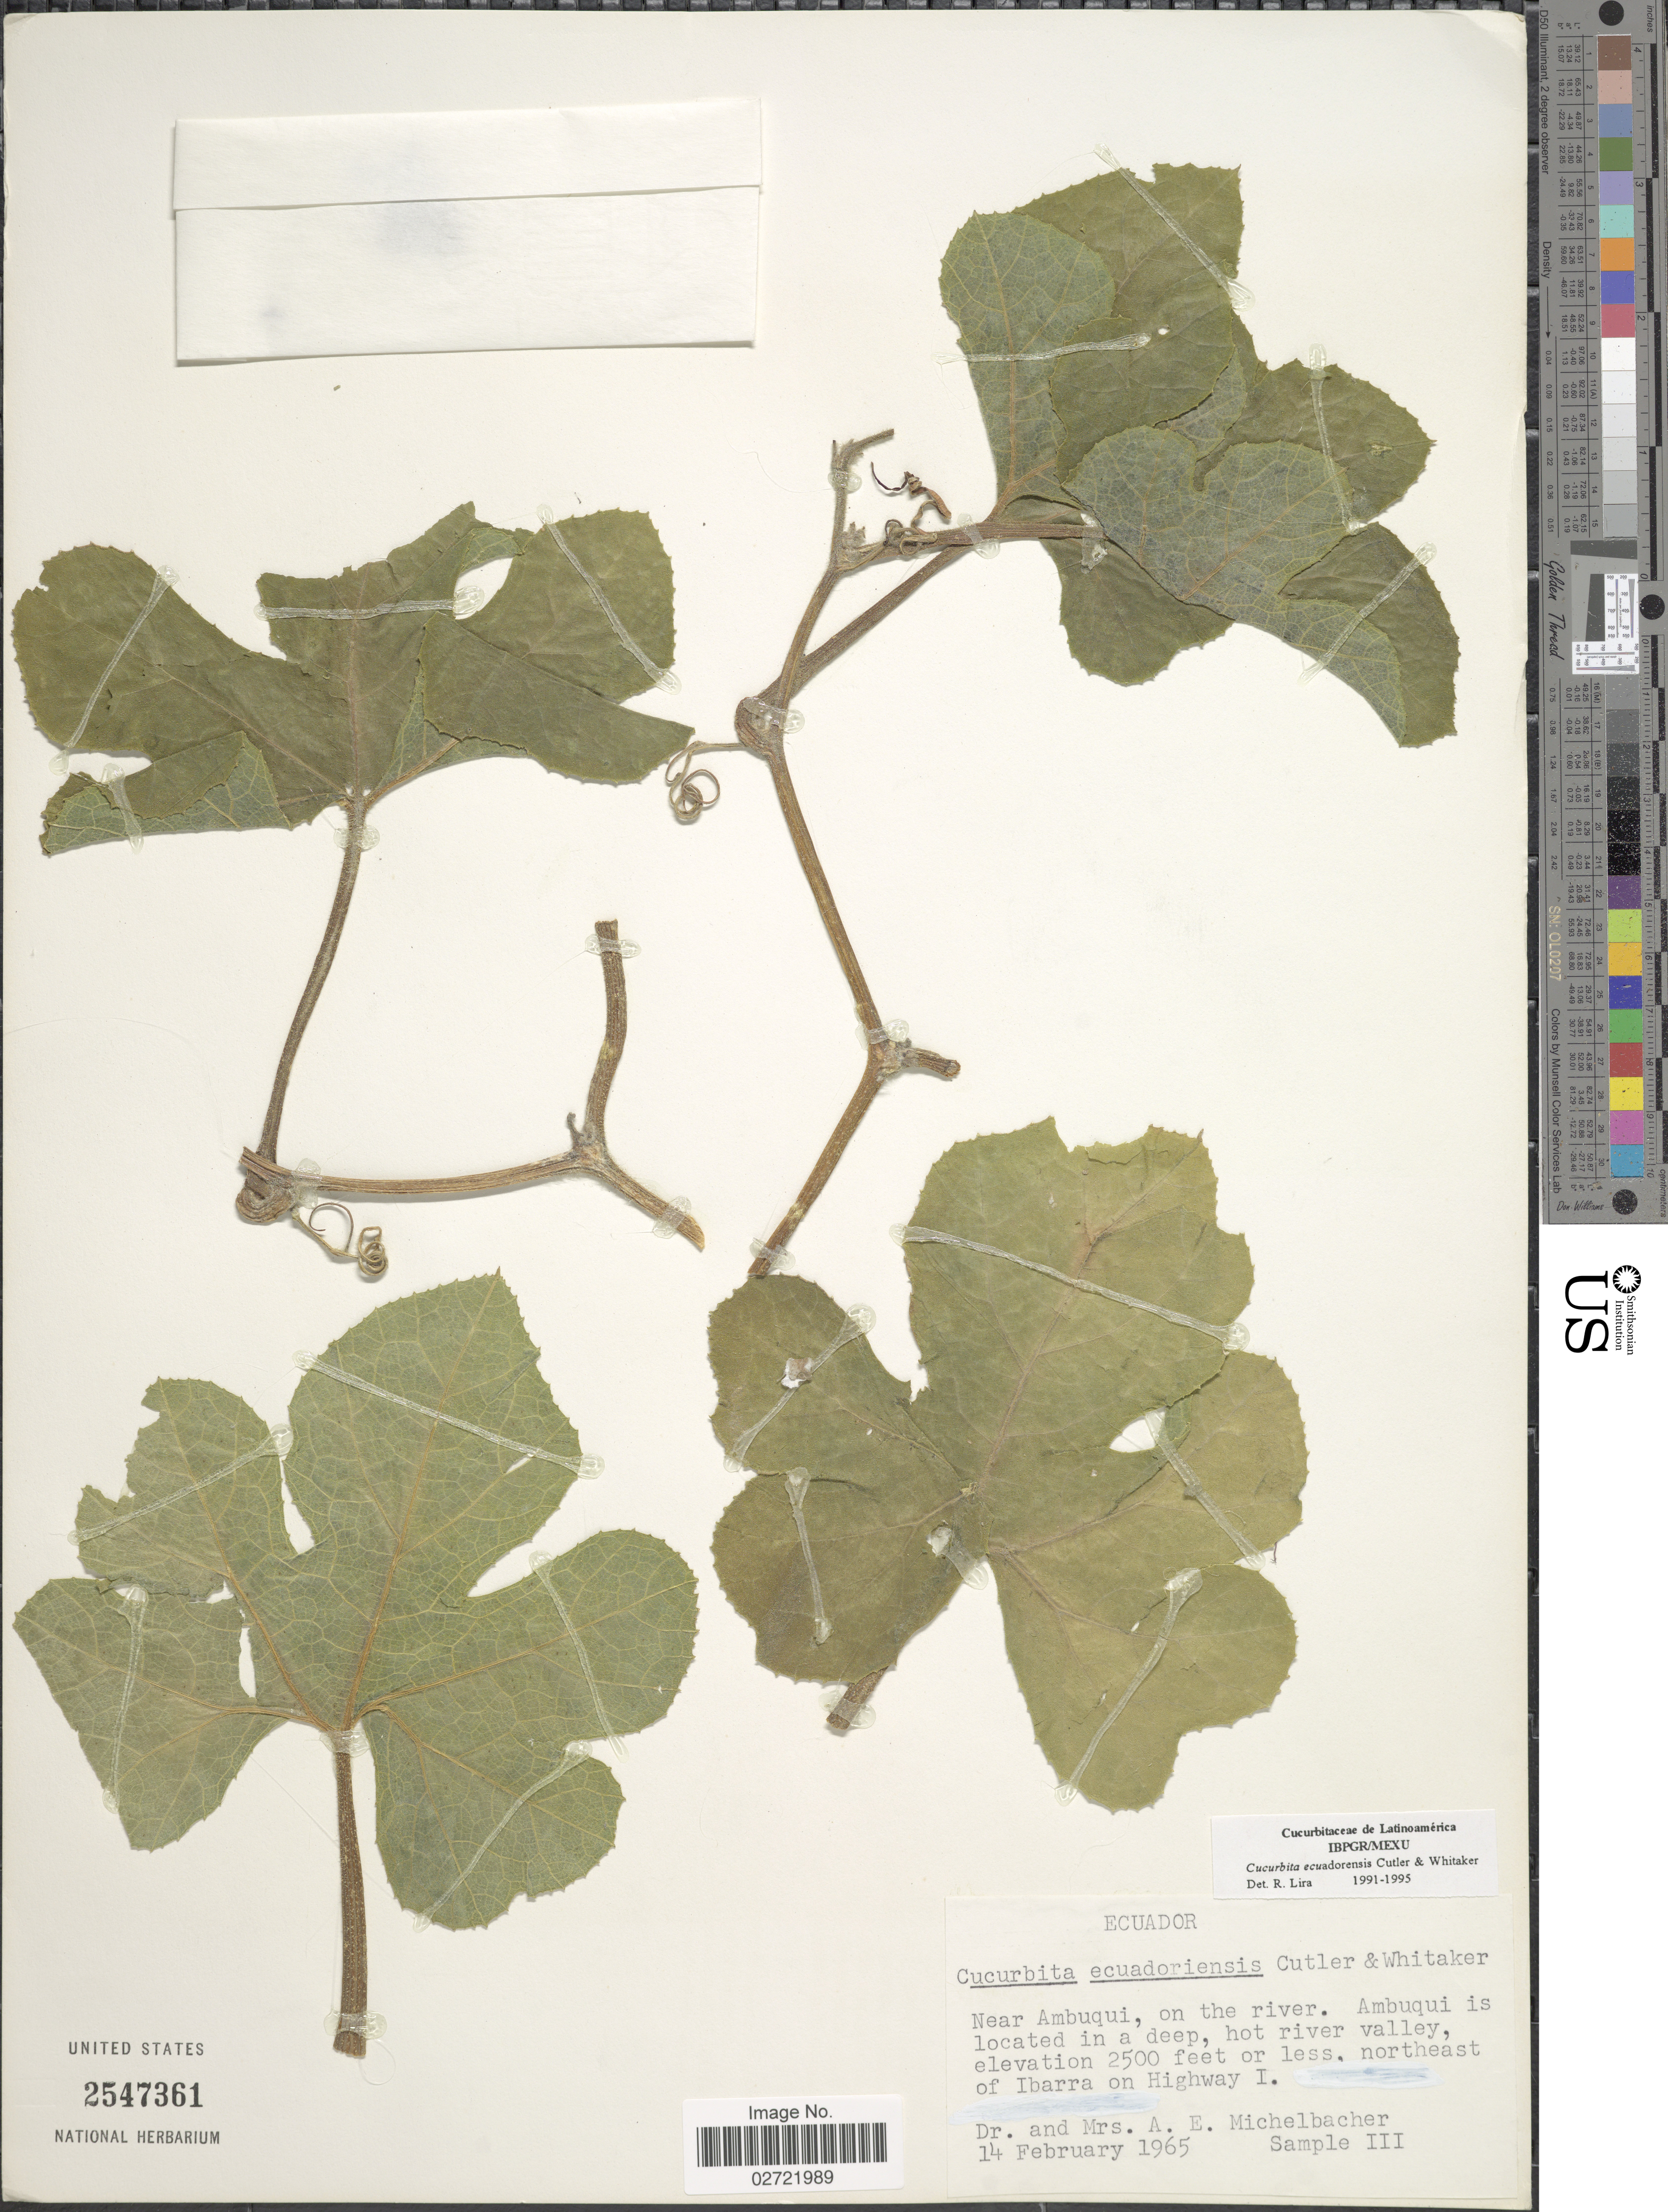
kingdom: Plantae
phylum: Tracheophyta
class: Magnoliopsida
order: Cucurbitales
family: Cucurbitaceae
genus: Cucurbita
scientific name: Cucurbita ecuadoriensis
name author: H.C. Cutler & Whitaker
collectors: A. Michelbacher & A. Michelbacher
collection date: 1965-02-14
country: Ecuador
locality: Near Ambuqui, on the river, Ambuqui is located in a deep, hot river valley, northeast of Ibarra on Highway I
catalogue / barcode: US 2547361